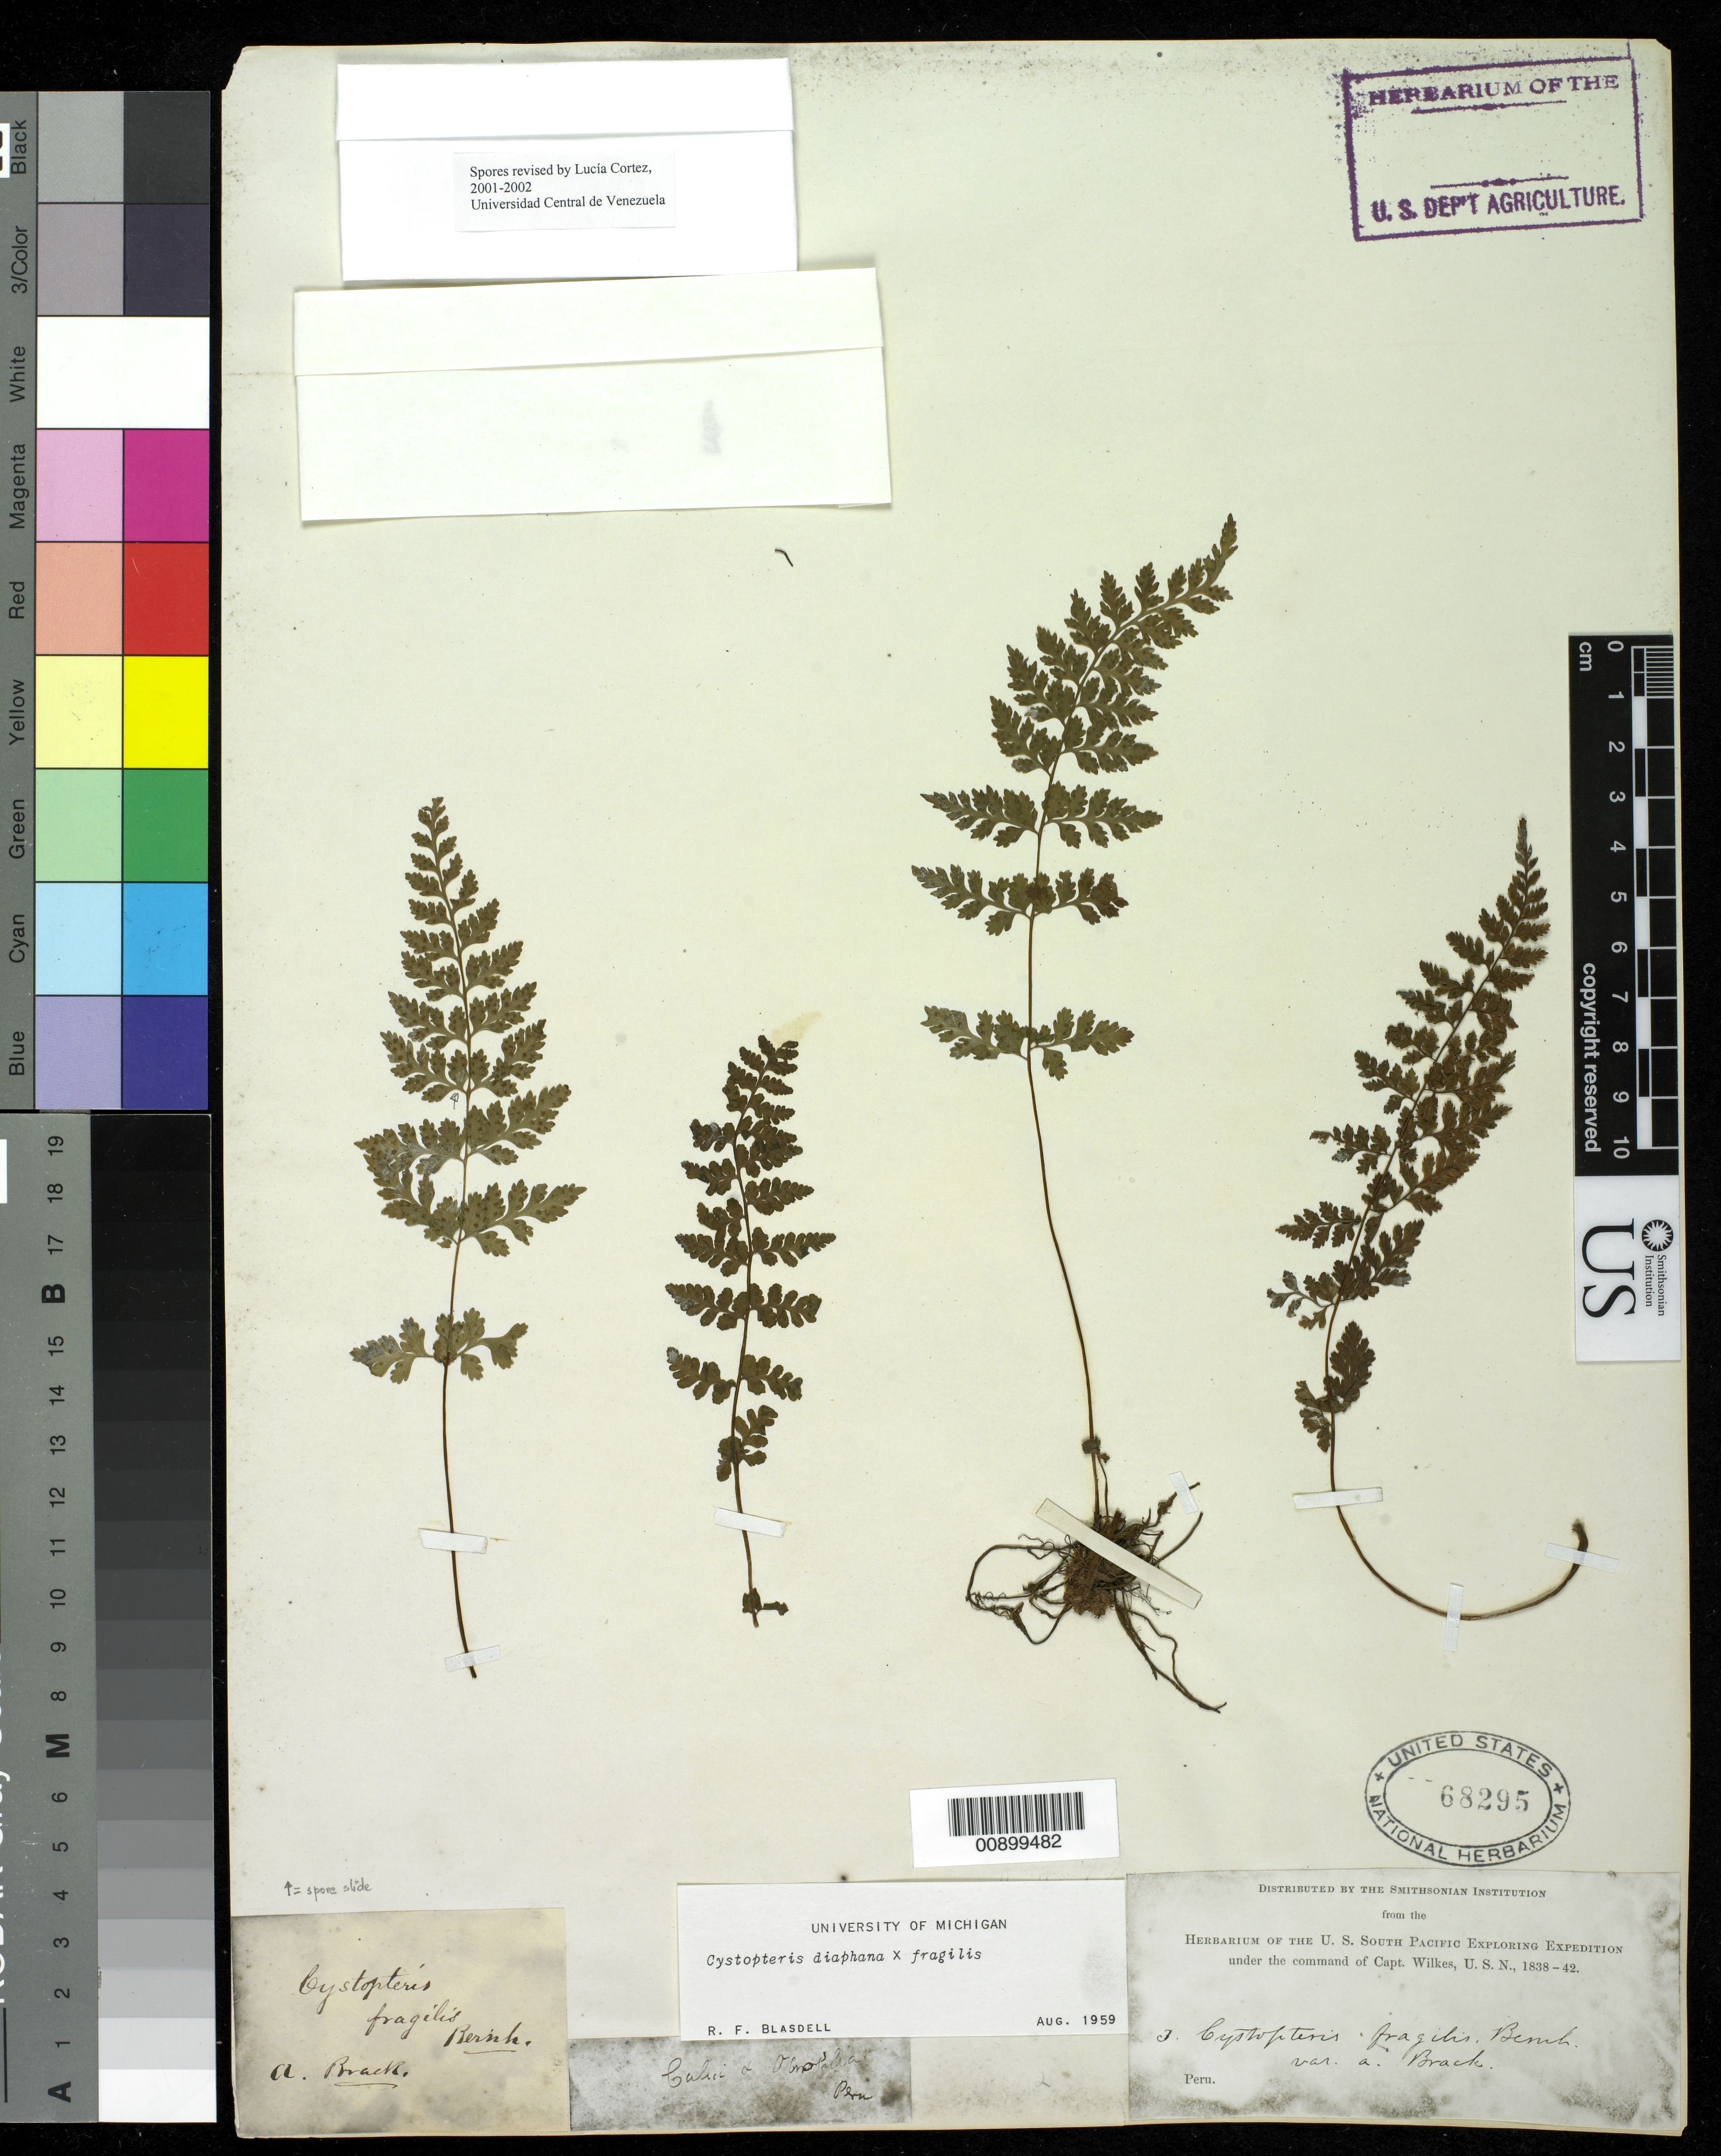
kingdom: Plantae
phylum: Tracheophyta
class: Polypodiopsida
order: Polypodiales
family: Cystopteridaceae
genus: Cystopteris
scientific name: Cystopteris diaphana x C. fragilis (L.) Bernh.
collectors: Wilkes Explor. Exped.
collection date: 1838/1842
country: Peru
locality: Peru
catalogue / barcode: US 68295